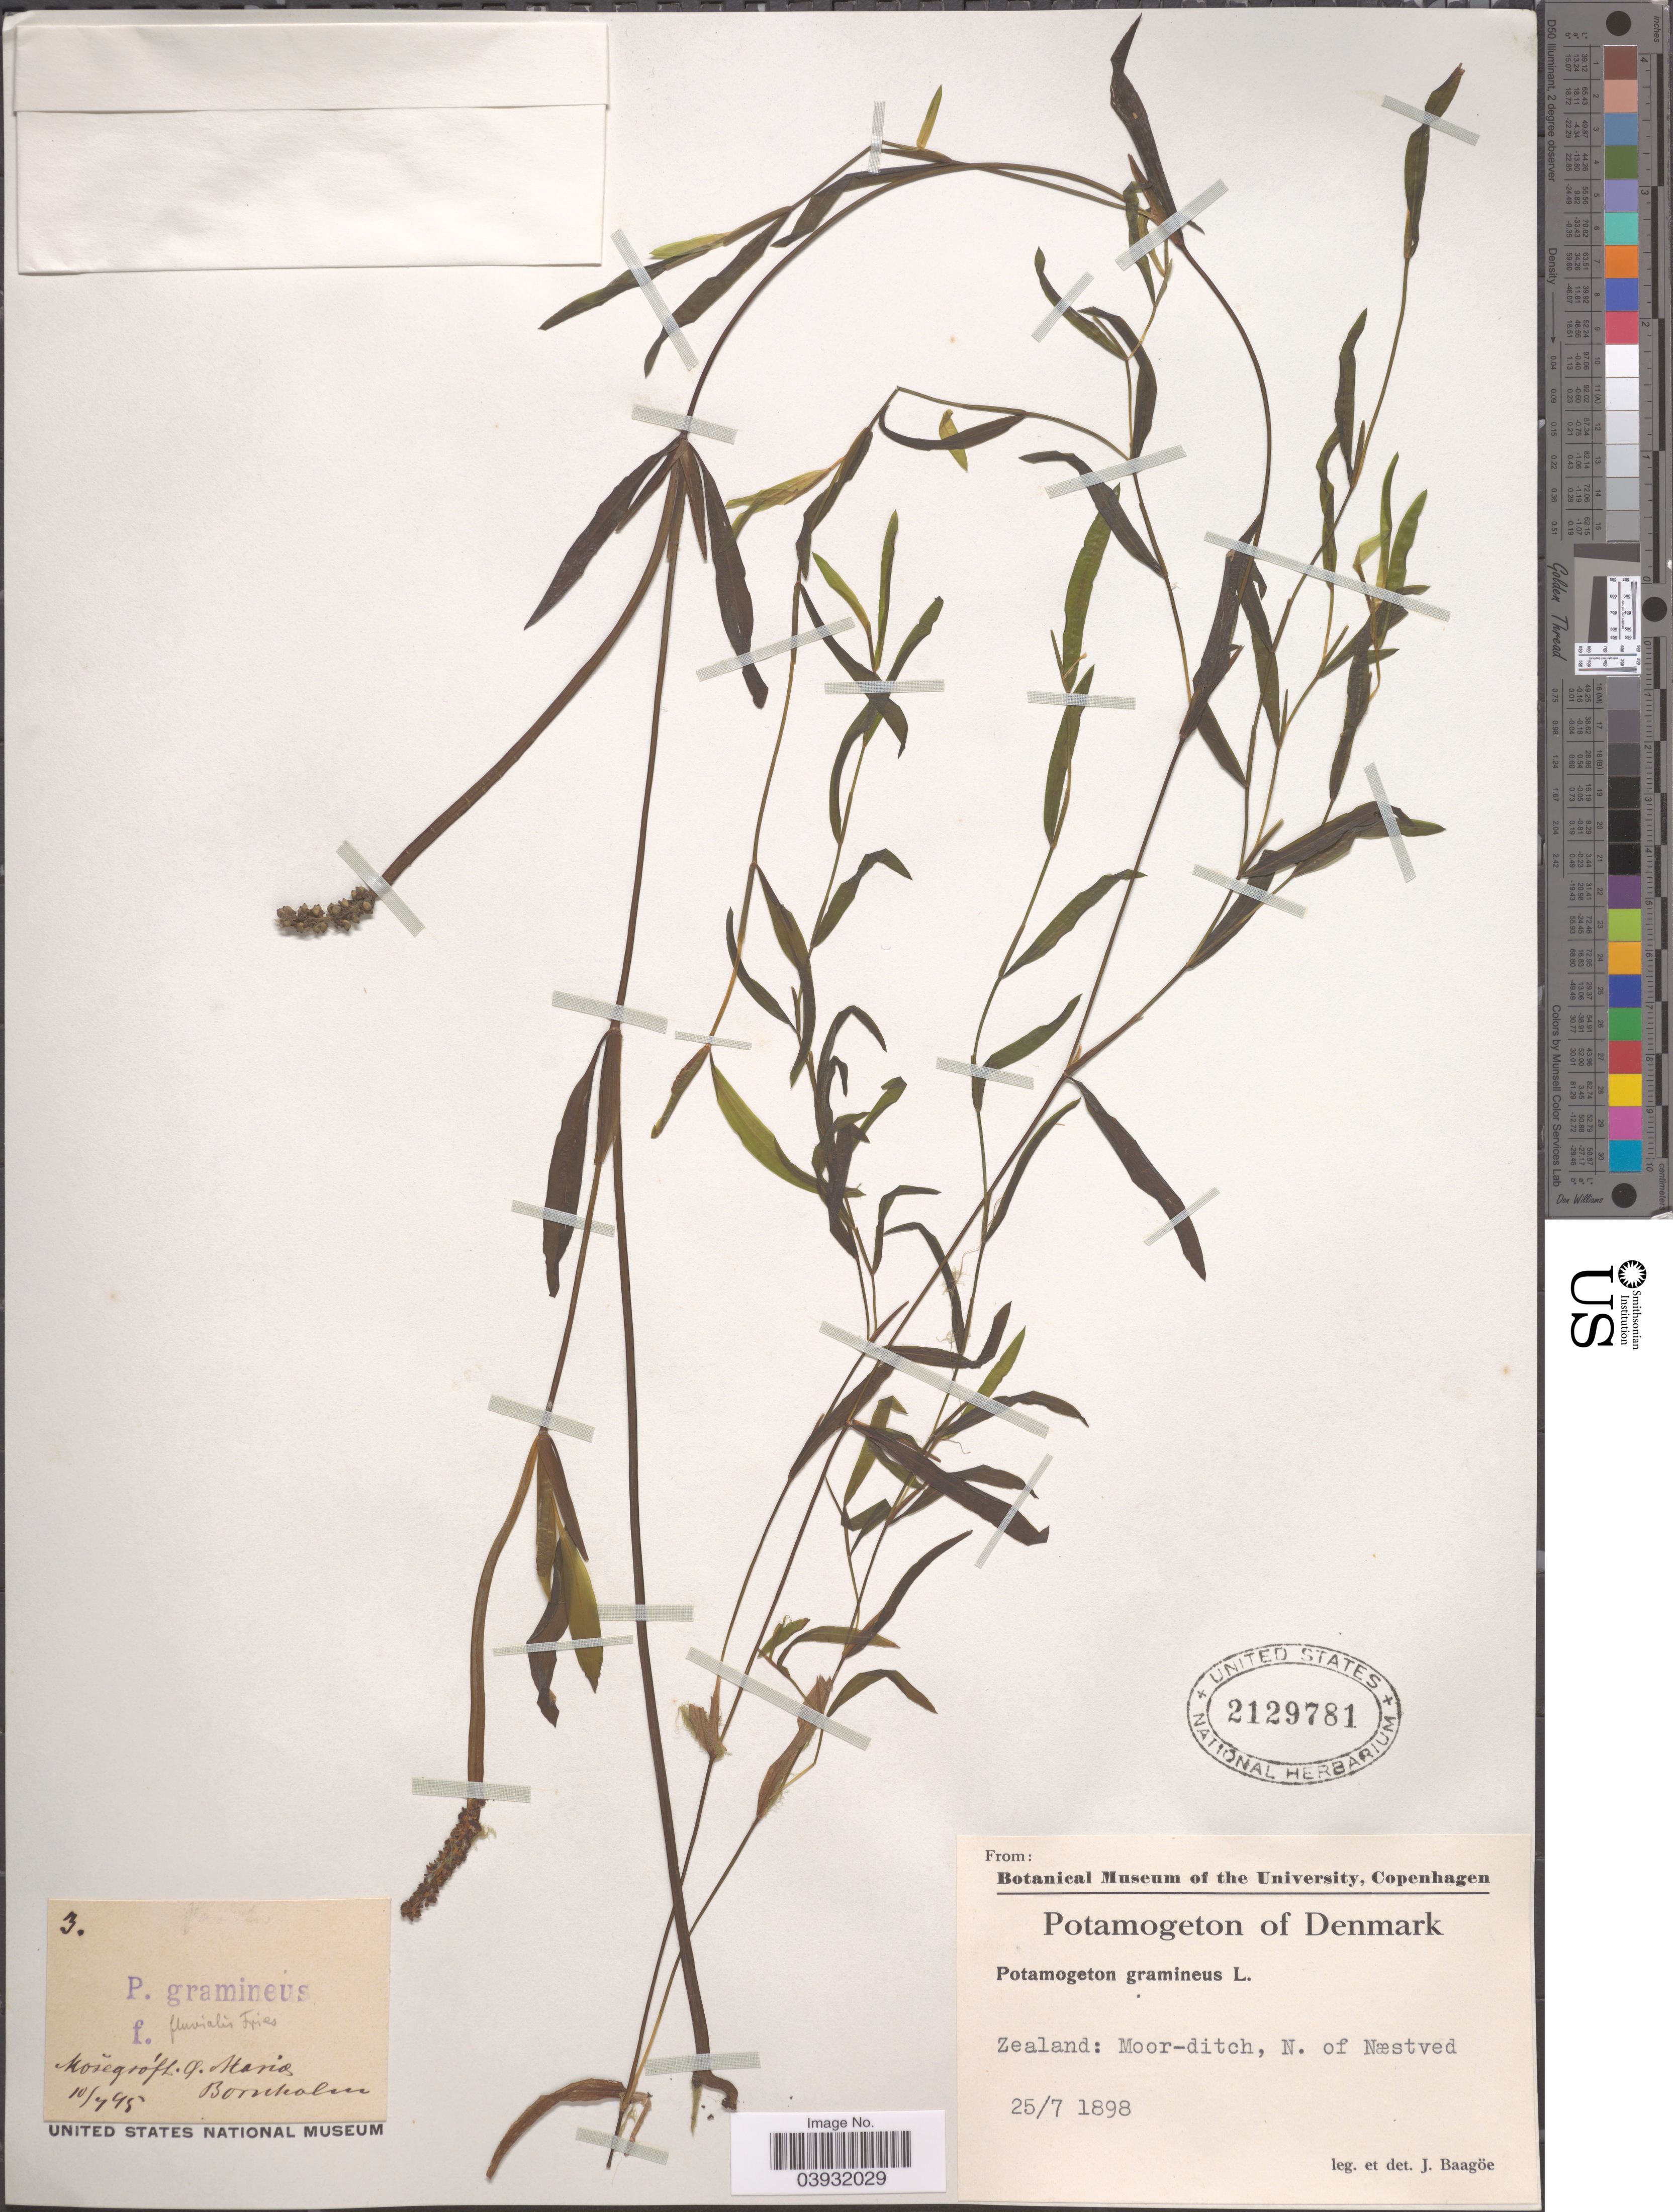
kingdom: Plantae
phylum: Tracheophyta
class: Liliopsida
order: Alismatales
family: Potamogetonaceae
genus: Potamogeton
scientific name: Potamogeton gramineus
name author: L.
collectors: J. Baagoe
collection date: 1898-07-25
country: Denmark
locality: Zealand: Moor-ditch, N. of Næstved.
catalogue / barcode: US 2129781